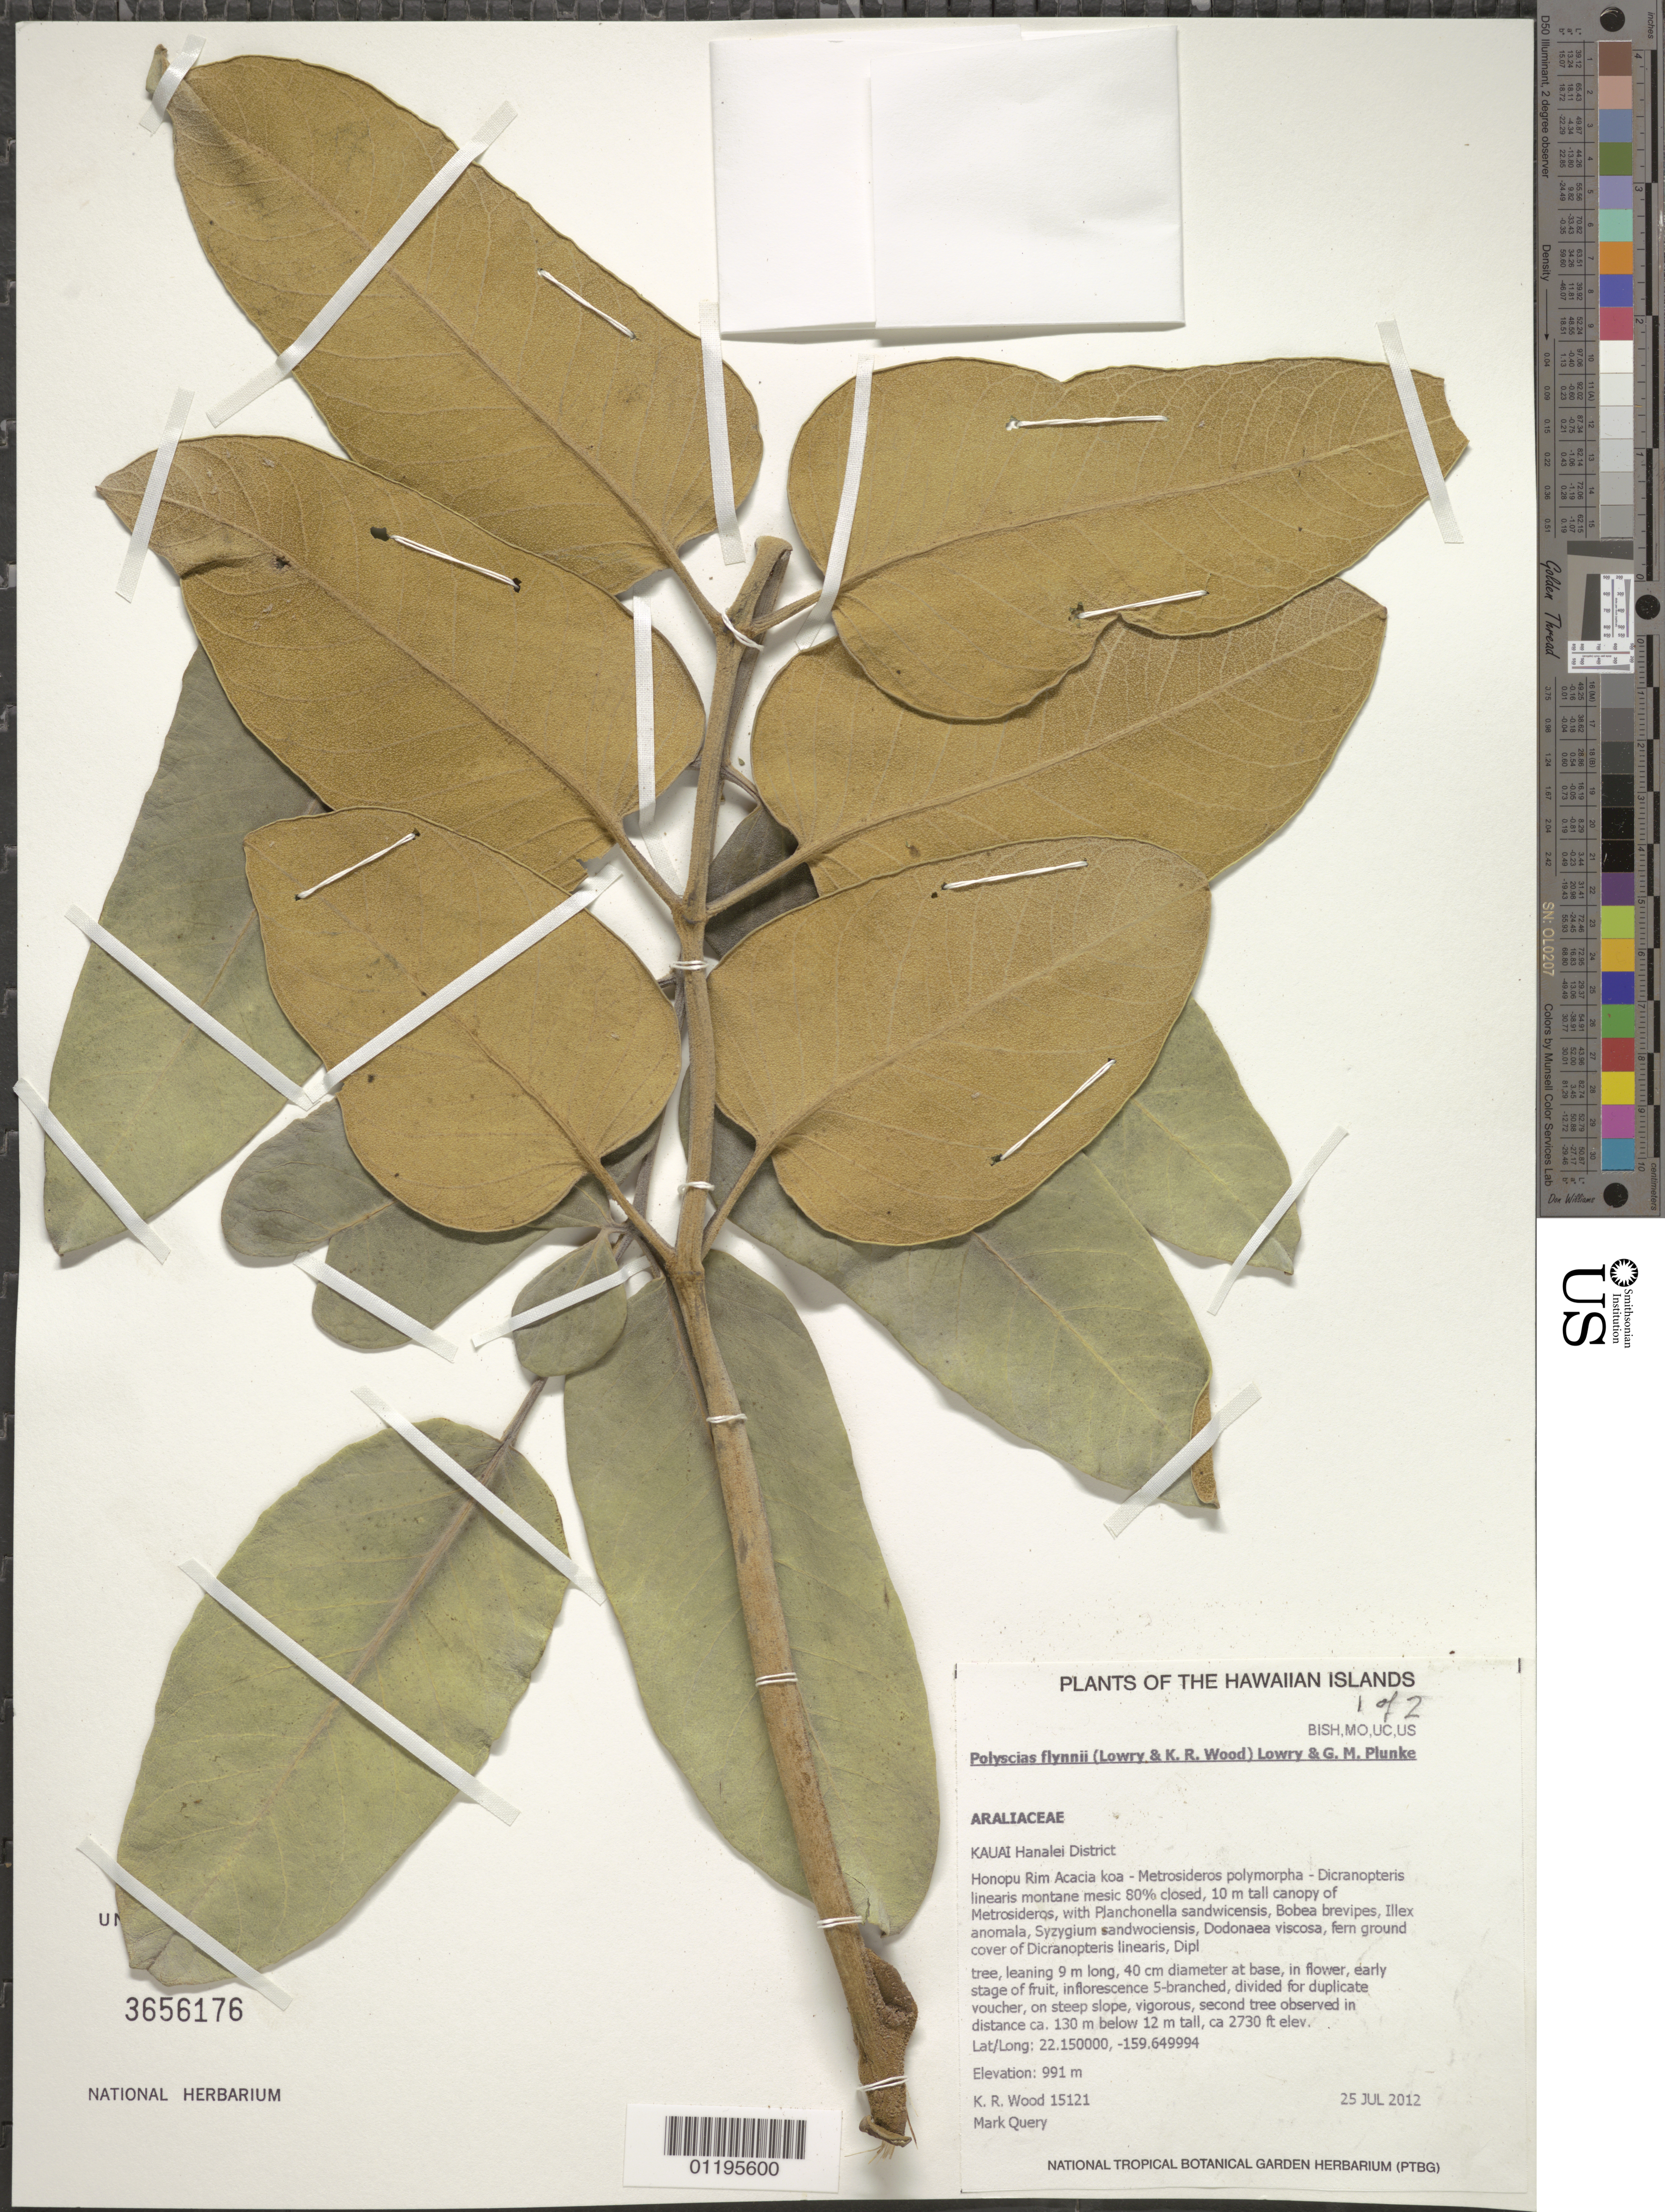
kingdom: Plantae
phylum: Tracheophyta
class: Magnoliopsida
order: Apiales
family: Araliaceae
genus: Polyscias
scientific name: Polyscias flynnii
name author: (Lowry & K.R. Wood) Lowry & G. M. Plunkett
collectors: K. R. Wood & M. Query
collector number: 15121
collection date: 2012-07-25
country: United States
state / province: Hawaii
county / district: Kauai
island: Kaua'i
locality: Hanalei District, Honopu Rim.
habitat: Montane mesic forest.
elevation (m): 991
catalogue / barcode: US 3656176